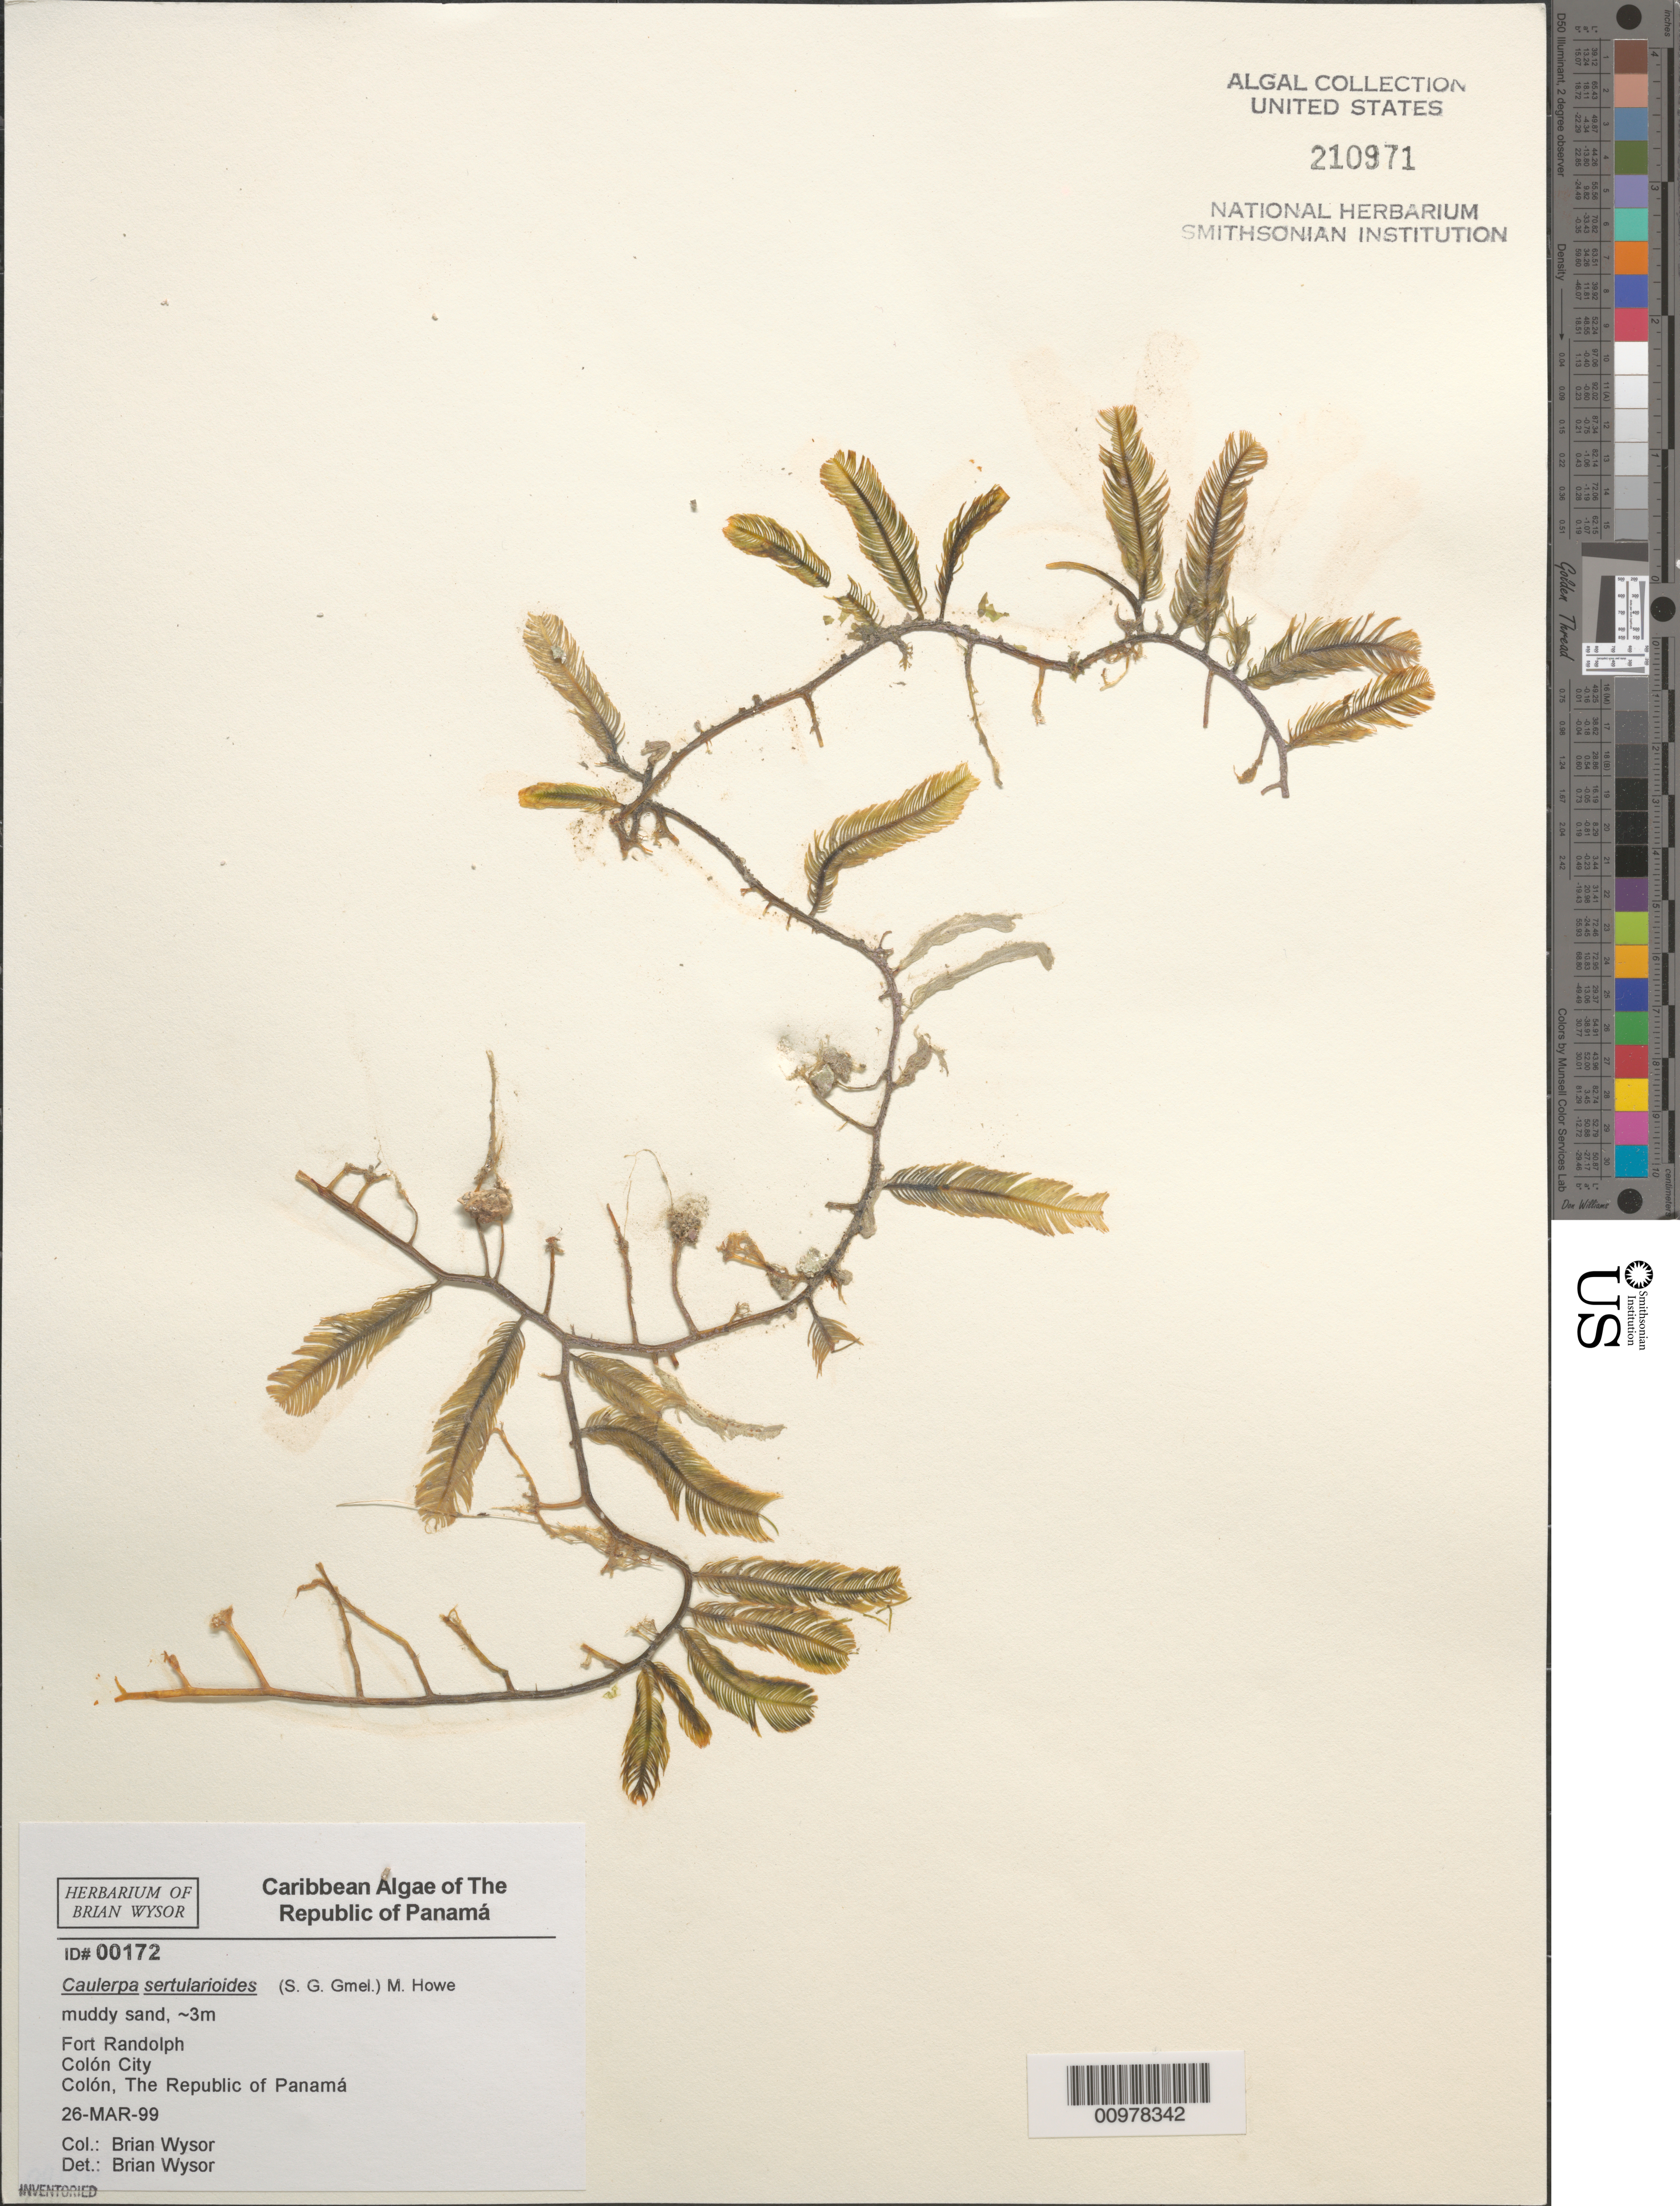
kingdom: Plantae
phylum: Chlorophyta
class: Ulvophyceae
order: Bryopsidales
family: Caulerpaceae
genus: Caulerpa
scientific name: Caulerpa sertularioides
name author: (S.G. Gmel.) M. Howe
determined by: Wysor, B.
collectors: B. Wysor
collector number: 00172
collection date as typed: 26 Mar 1999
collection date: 1999-03-26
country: Panama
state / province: Colón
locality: Fort Randolph, Colón City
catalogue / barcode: US 210971